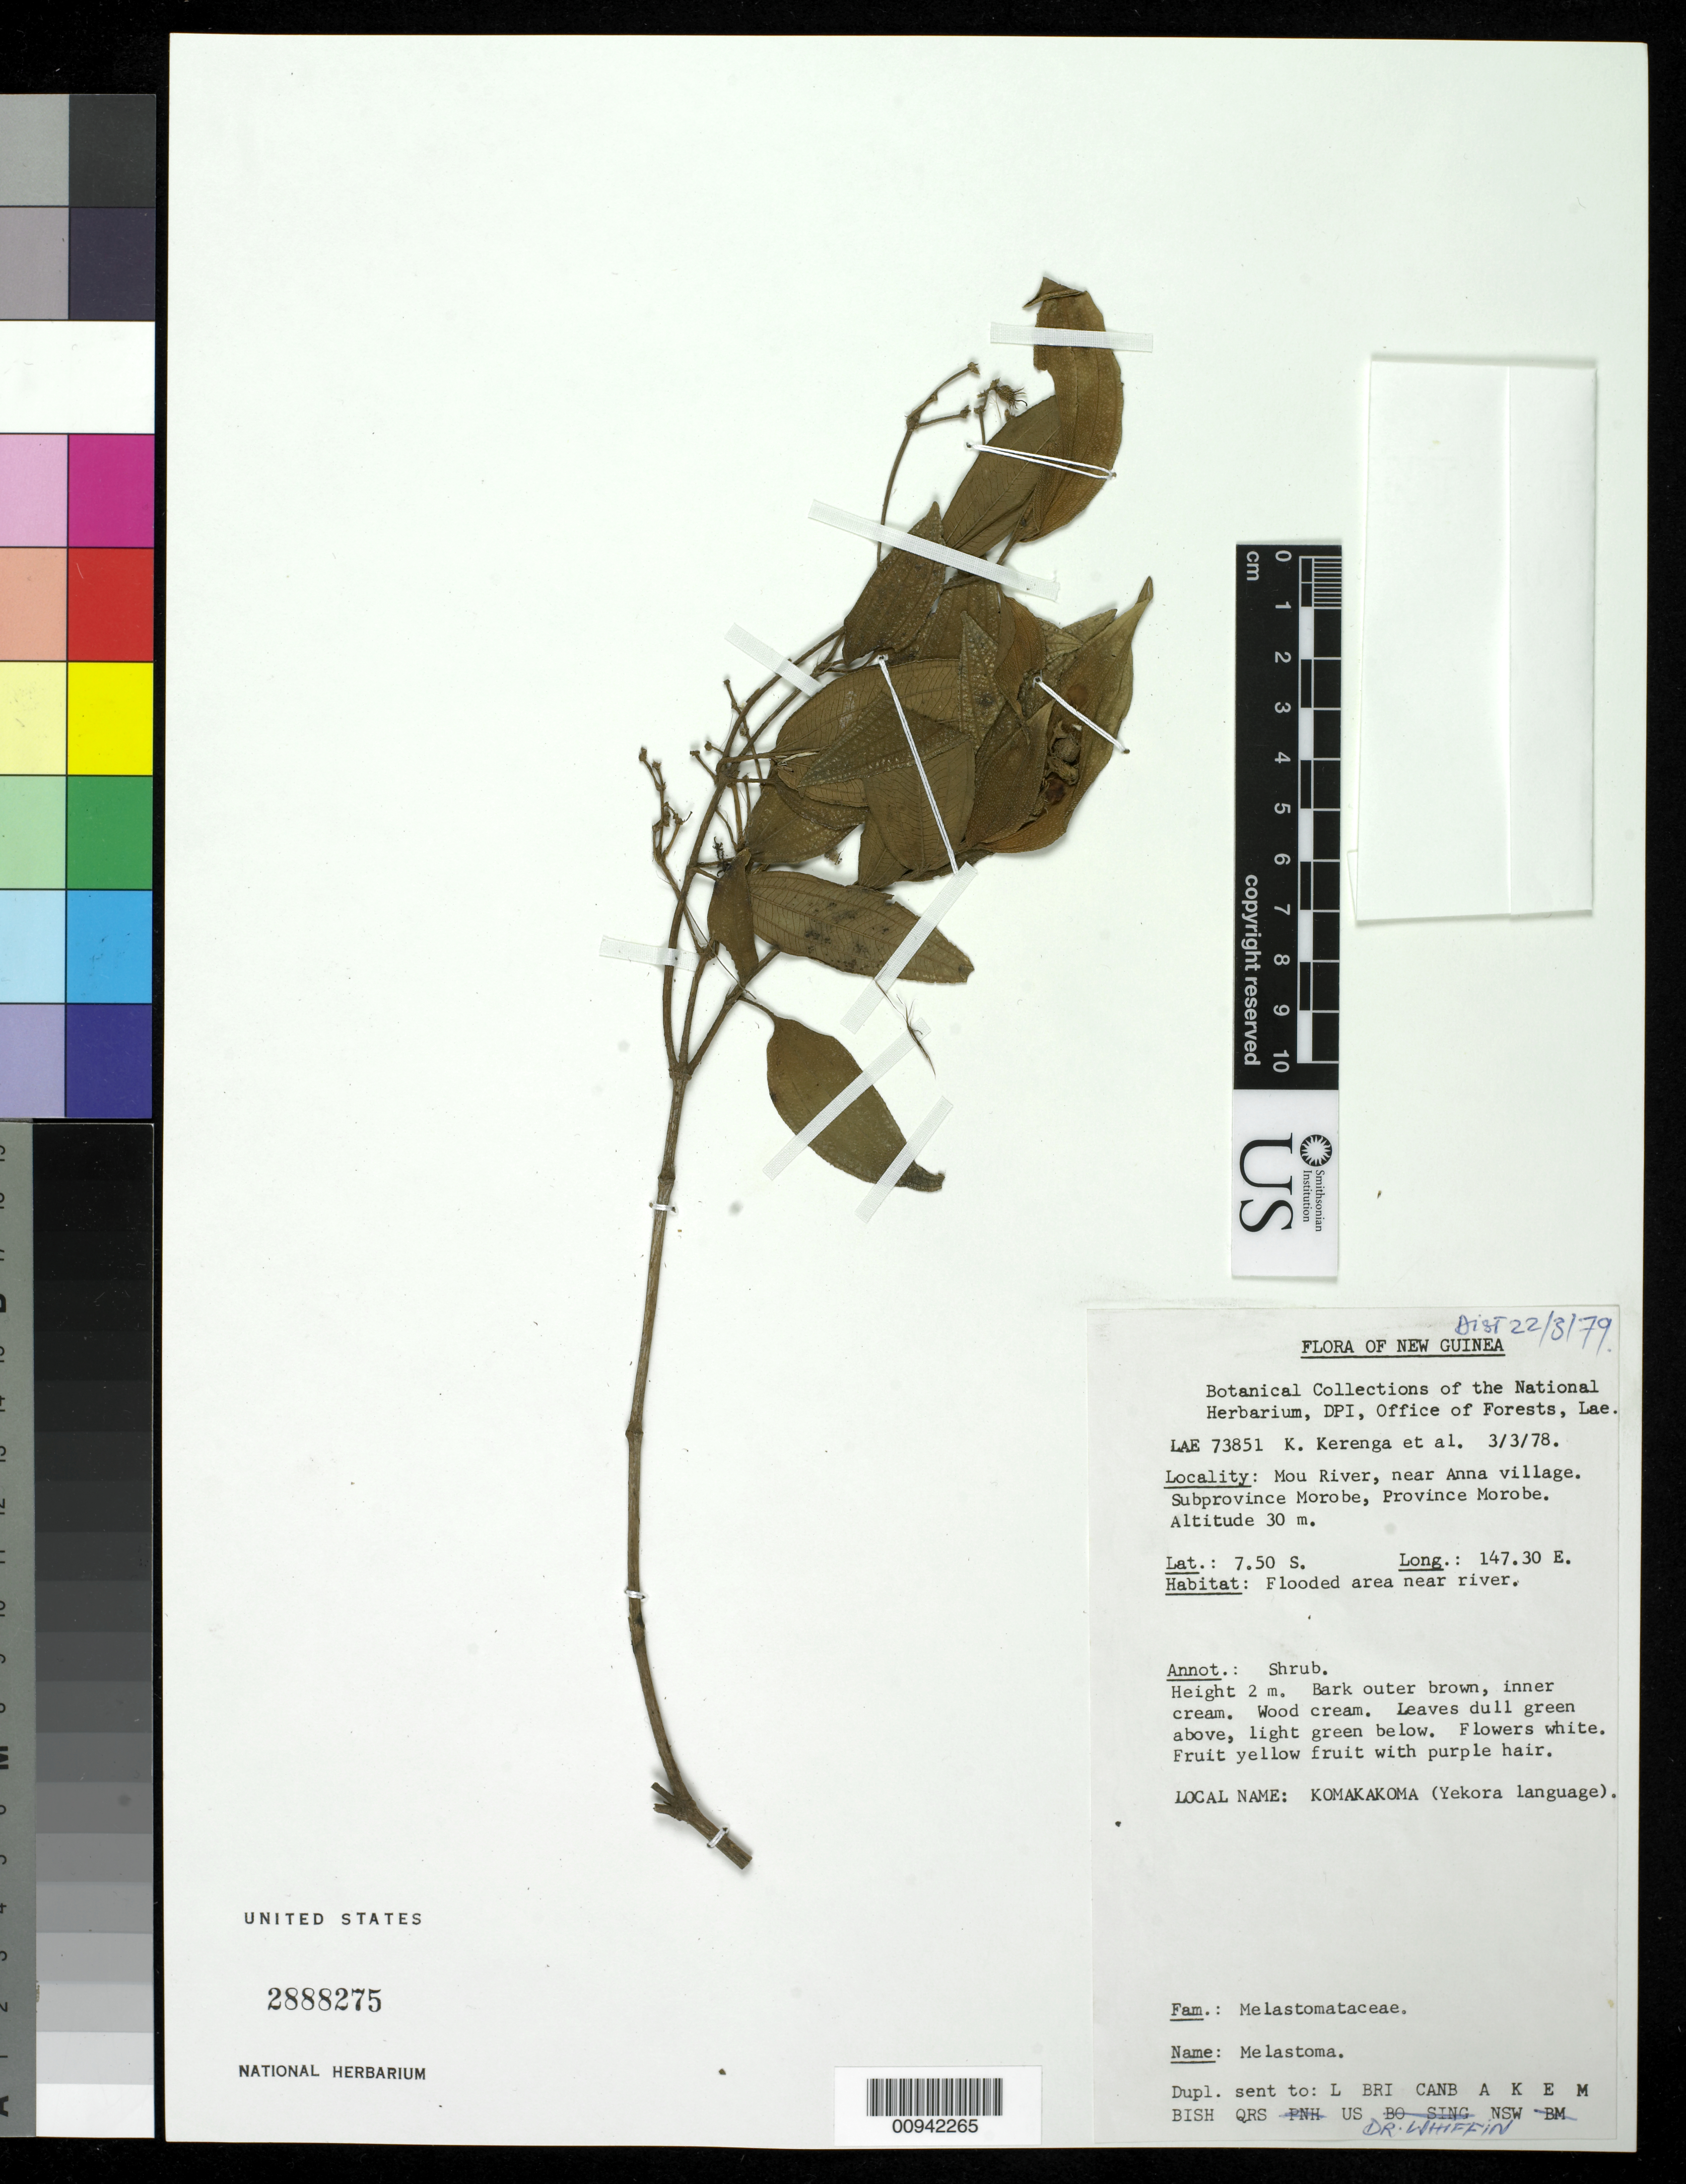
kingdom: Plantae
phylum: Tracheophyta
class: Magnoliopsida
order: Myrtales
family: Melastomataceae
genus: Melastoma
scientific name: Melastoma sp.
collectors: K. Kerenga & et al.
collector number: LAE 73851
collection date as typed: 03 Nov 1978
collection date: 1978-11-03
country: Papua New Guinea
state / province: Morobe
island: New Guinea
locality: Mou River, near Anna village. Subprovince Morobe, Province Morobe.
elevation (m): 30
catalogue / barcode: US 2888275